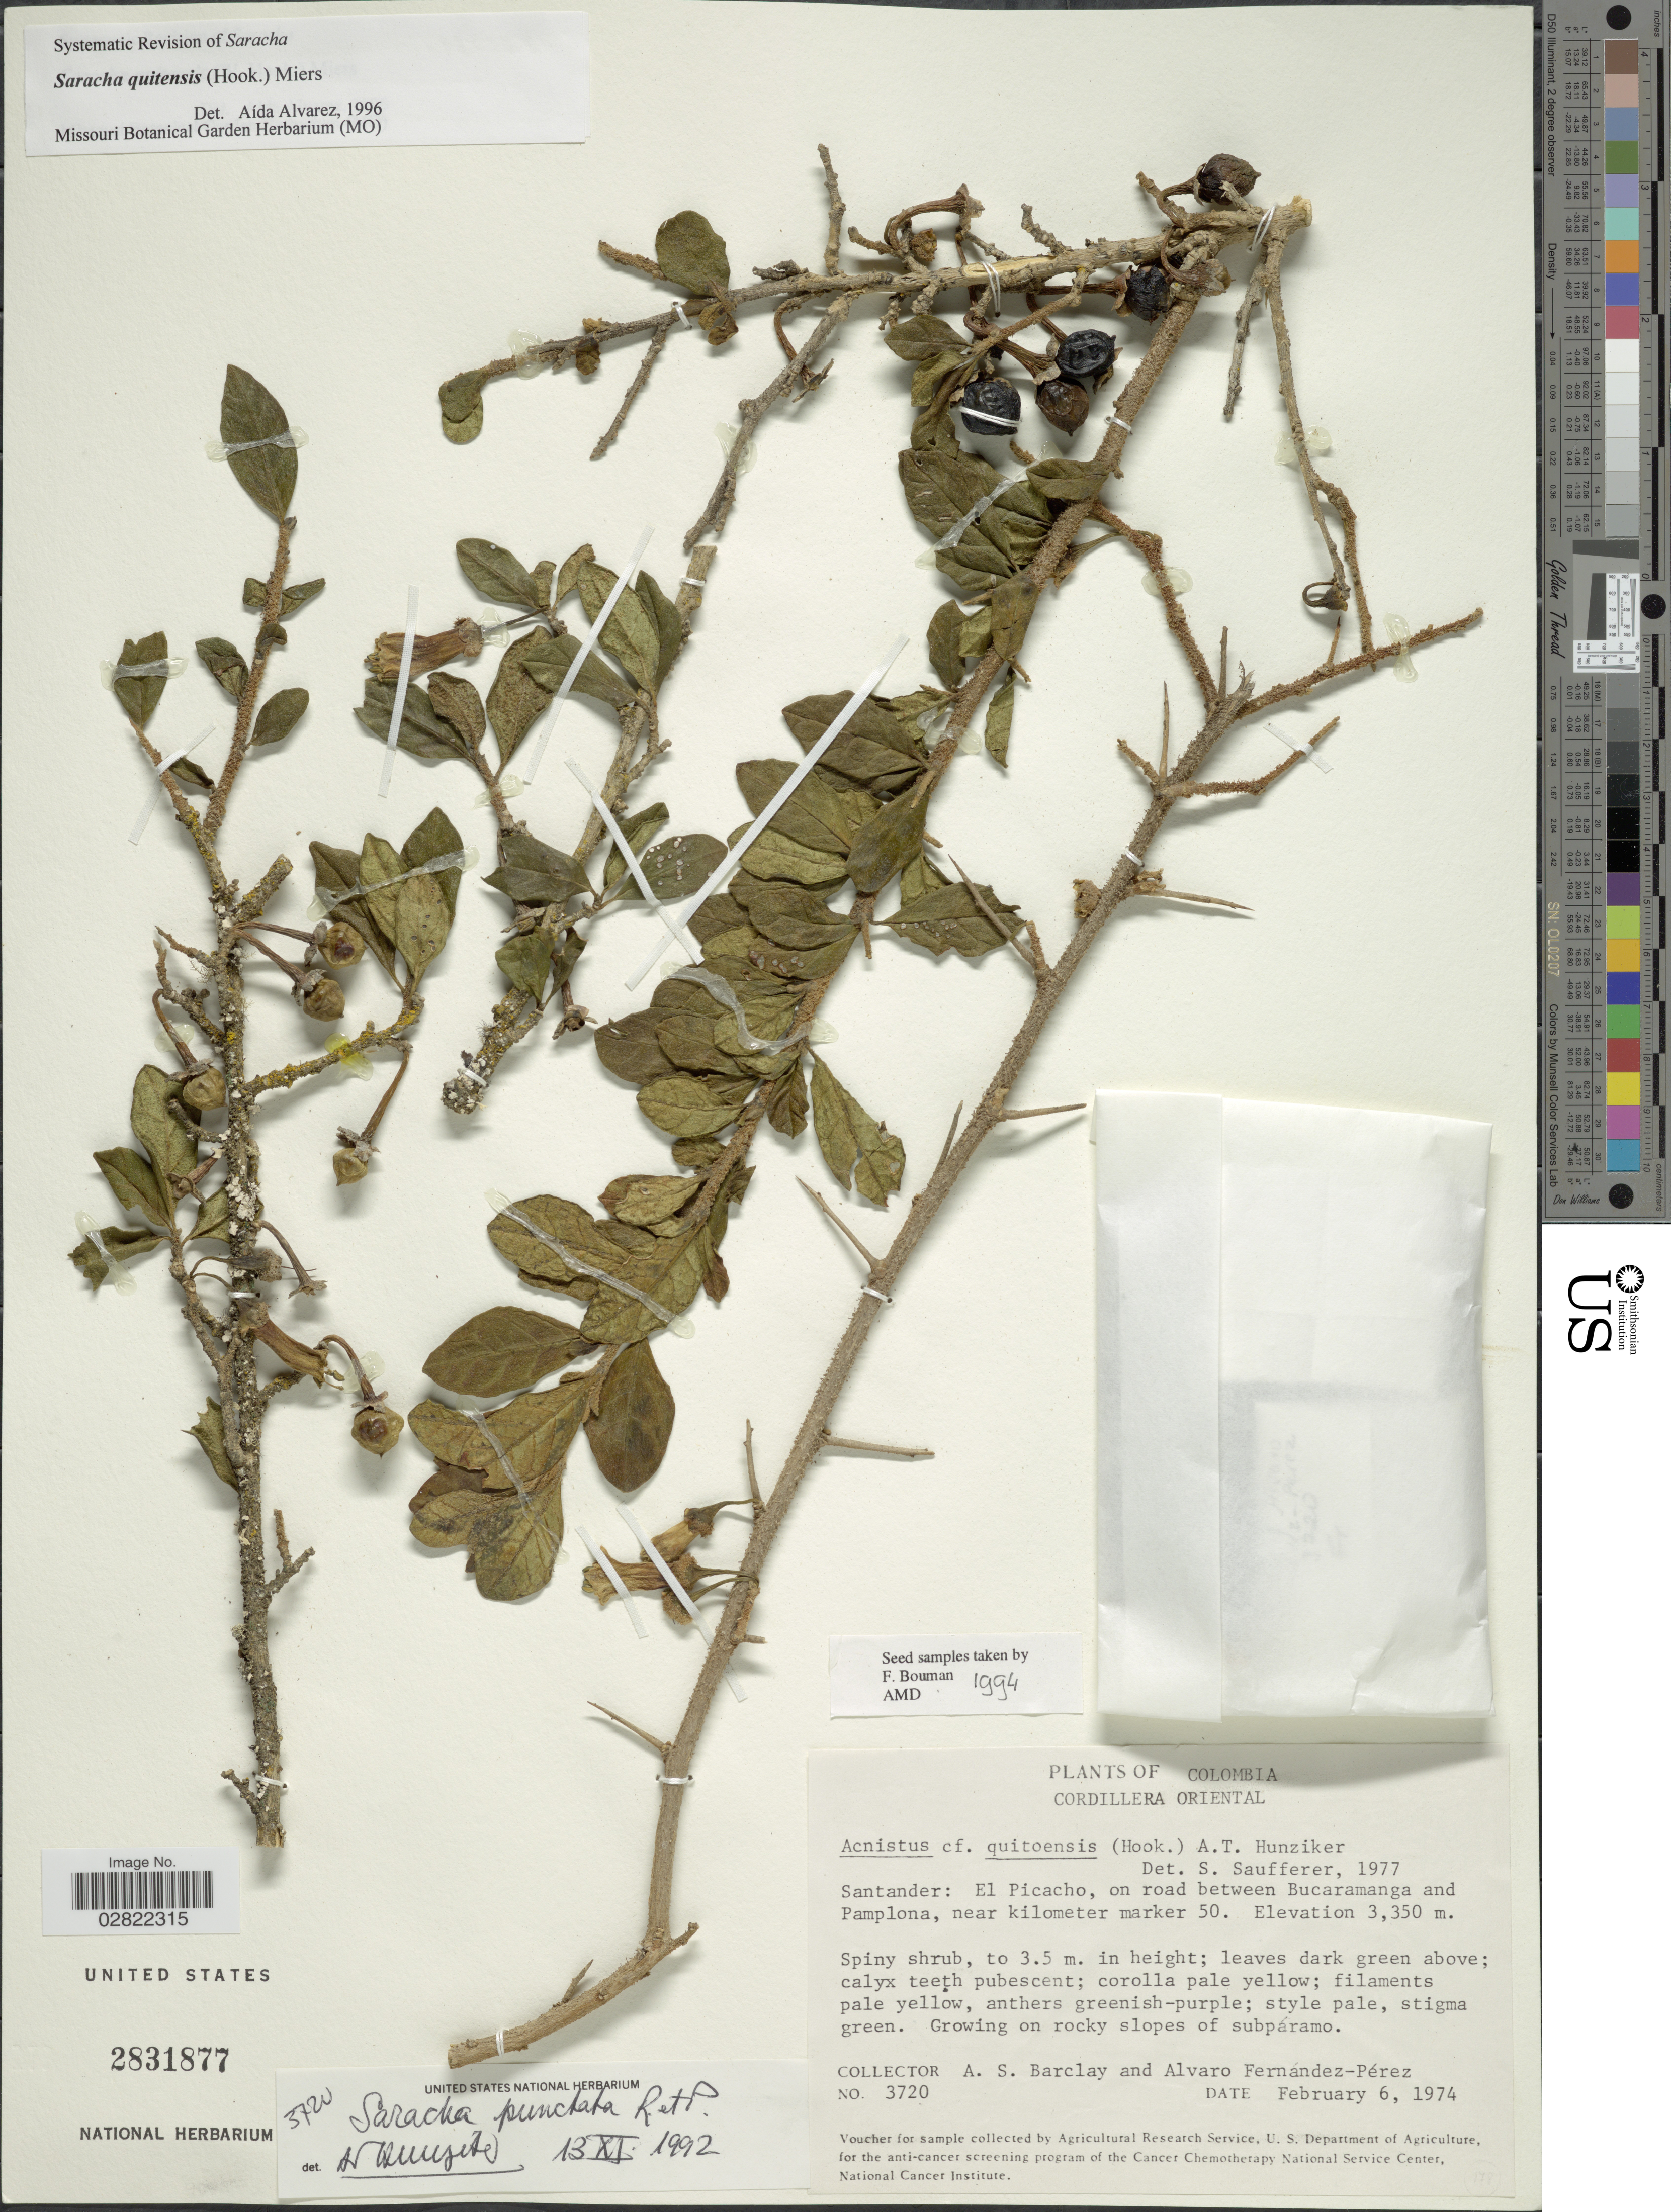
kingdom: Plantae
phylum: Tracheophyta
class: Magnoliopsida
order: Solanales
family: Solanaceae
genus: Saracha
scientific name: Saracha quitensis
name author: (Hook.) Miers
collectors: A. S. Barclay & A. Fernández-Pérez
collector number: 3720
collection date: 1974-02-06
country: Colombia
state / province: Santander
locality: Cordillera Oriental, Santander: El Picacho, on road between Bucaramanga and Pamplona, near kilometer marker 50.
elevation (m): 3350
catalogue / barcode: US 2831877